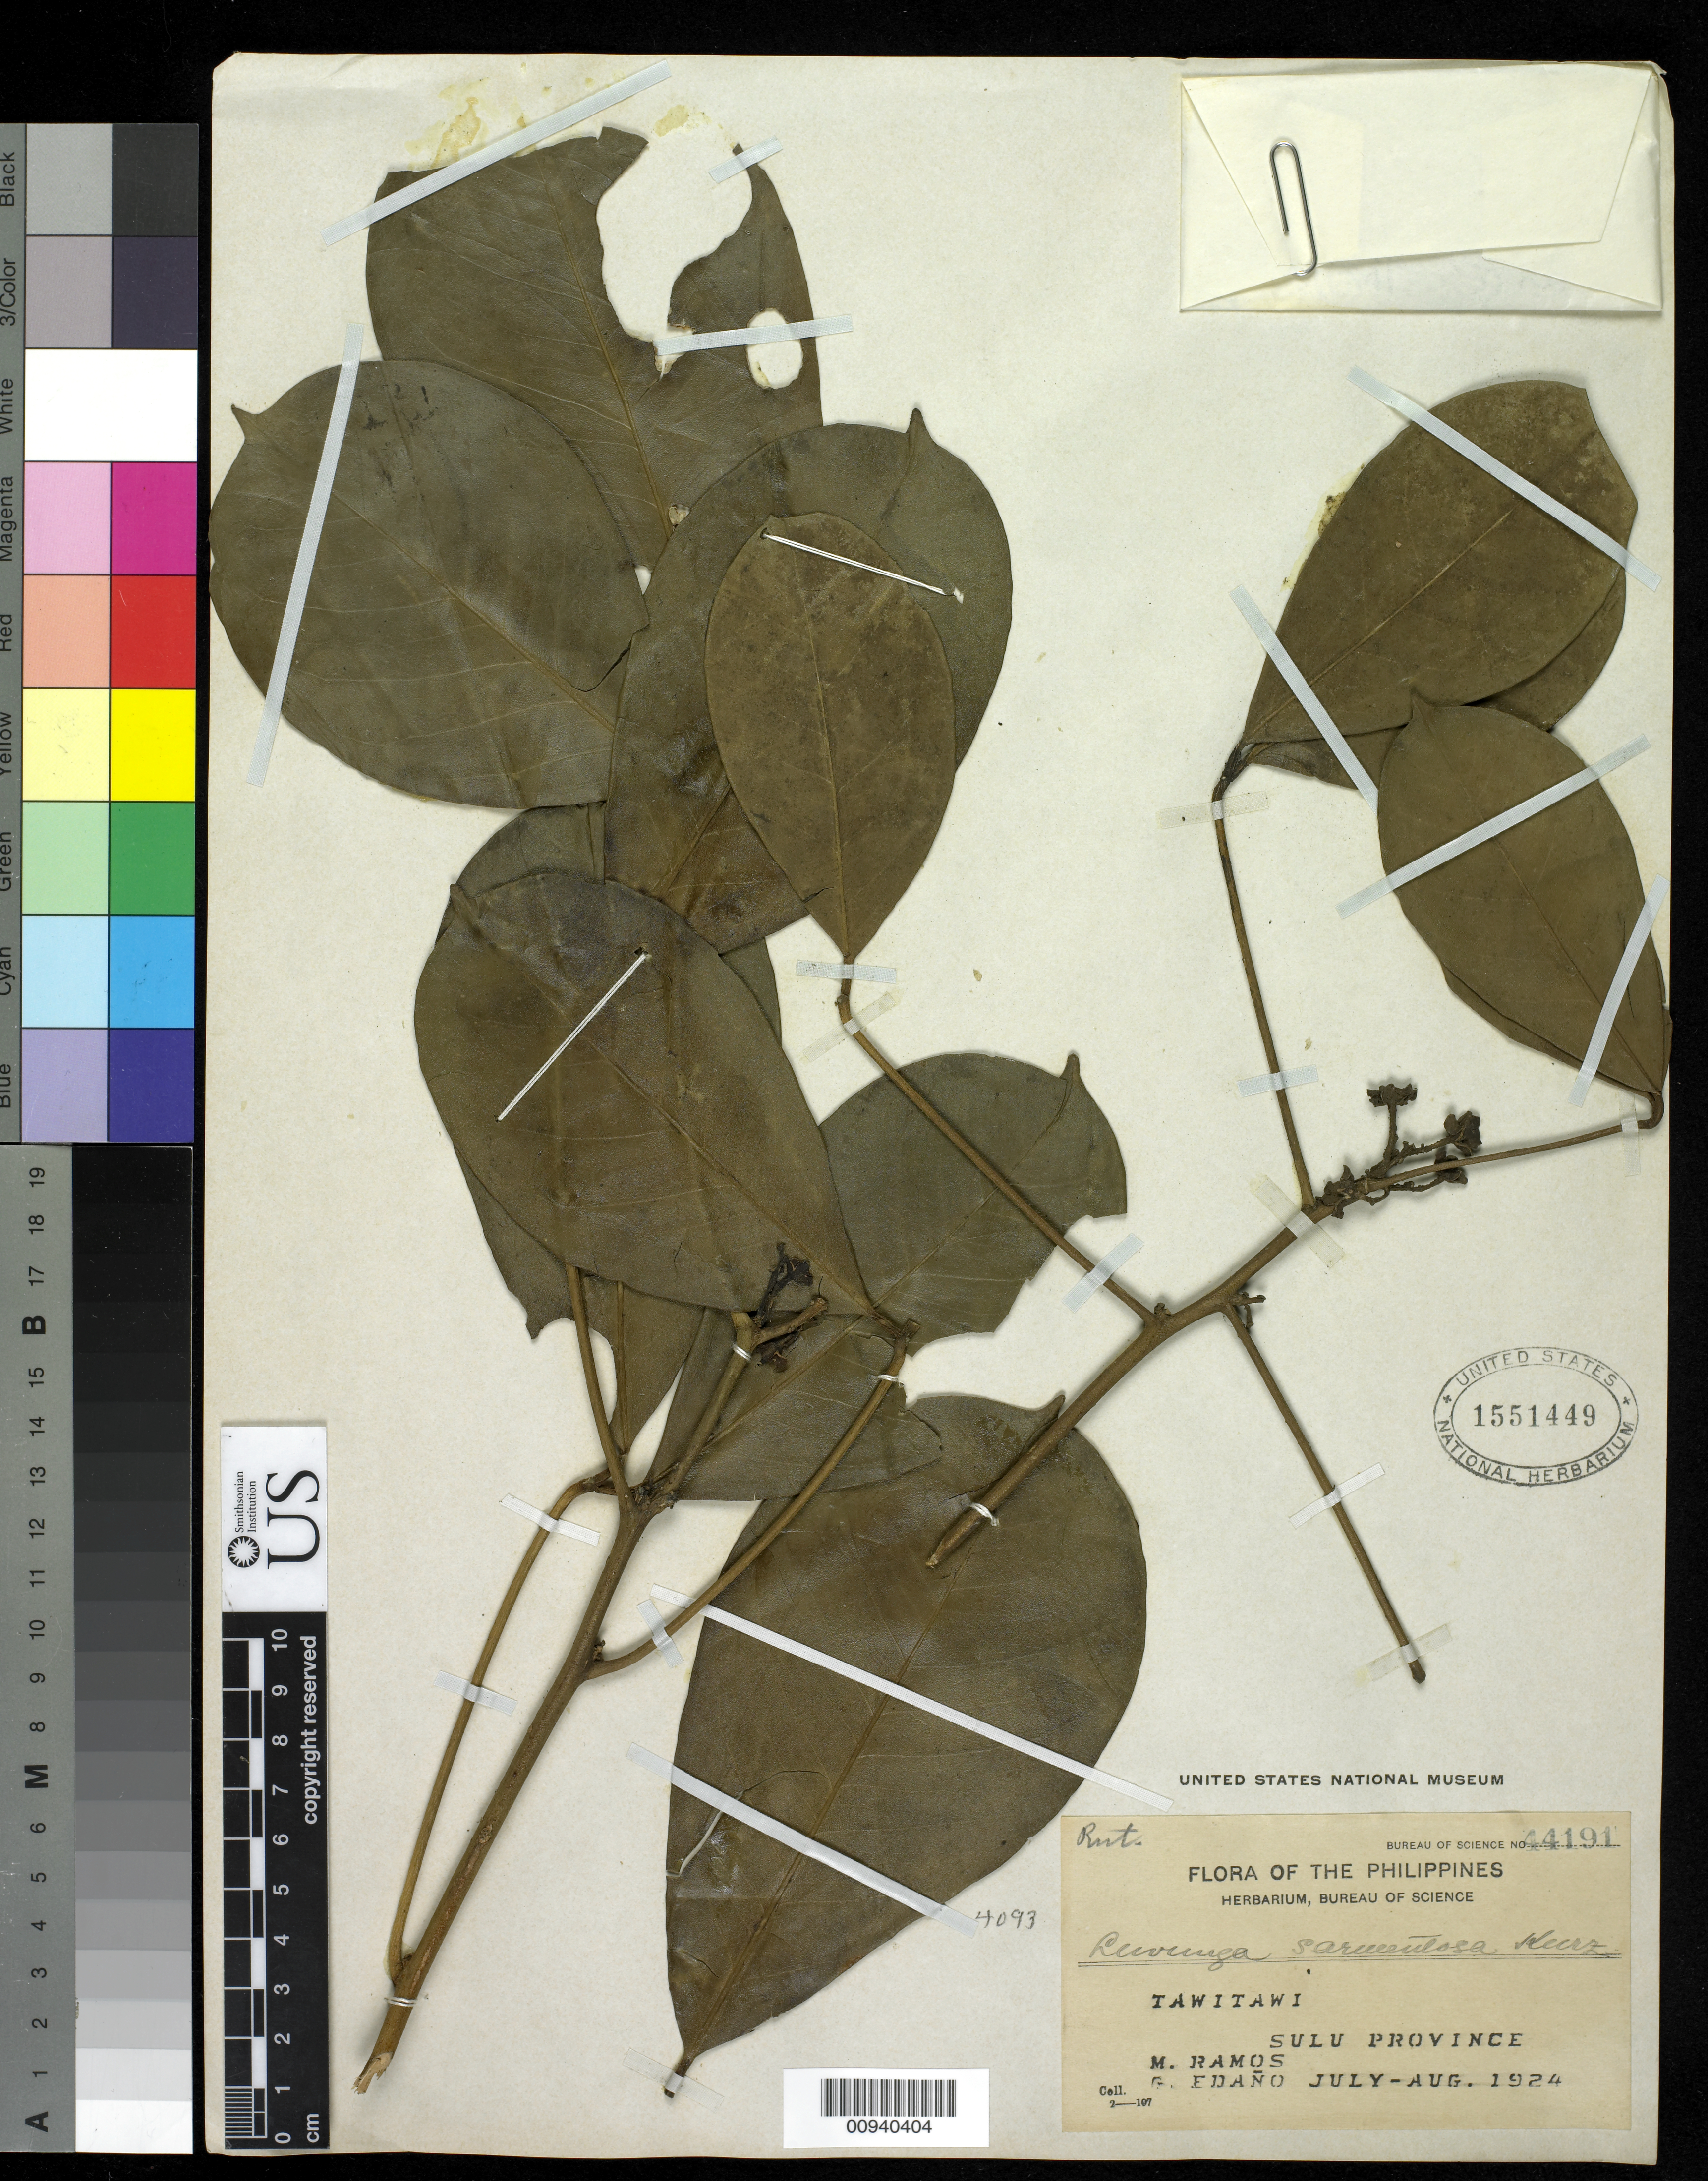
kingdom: Plantae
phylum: Tracheophyta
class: Magnoliopsida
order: Sapindales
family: Rutaceae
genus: Luvunga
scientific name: Luvunga sarmentosa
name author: Kurz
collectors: M. Ramos & G. Edaño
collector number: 44191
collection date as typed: Jul 1924 to -- Aug 1924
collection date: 1924-07/1924-08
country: Philippines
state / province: Muslim Mindanao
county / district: Sulu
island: Tawatawi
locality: Sulu Province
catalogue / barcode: US 1551449